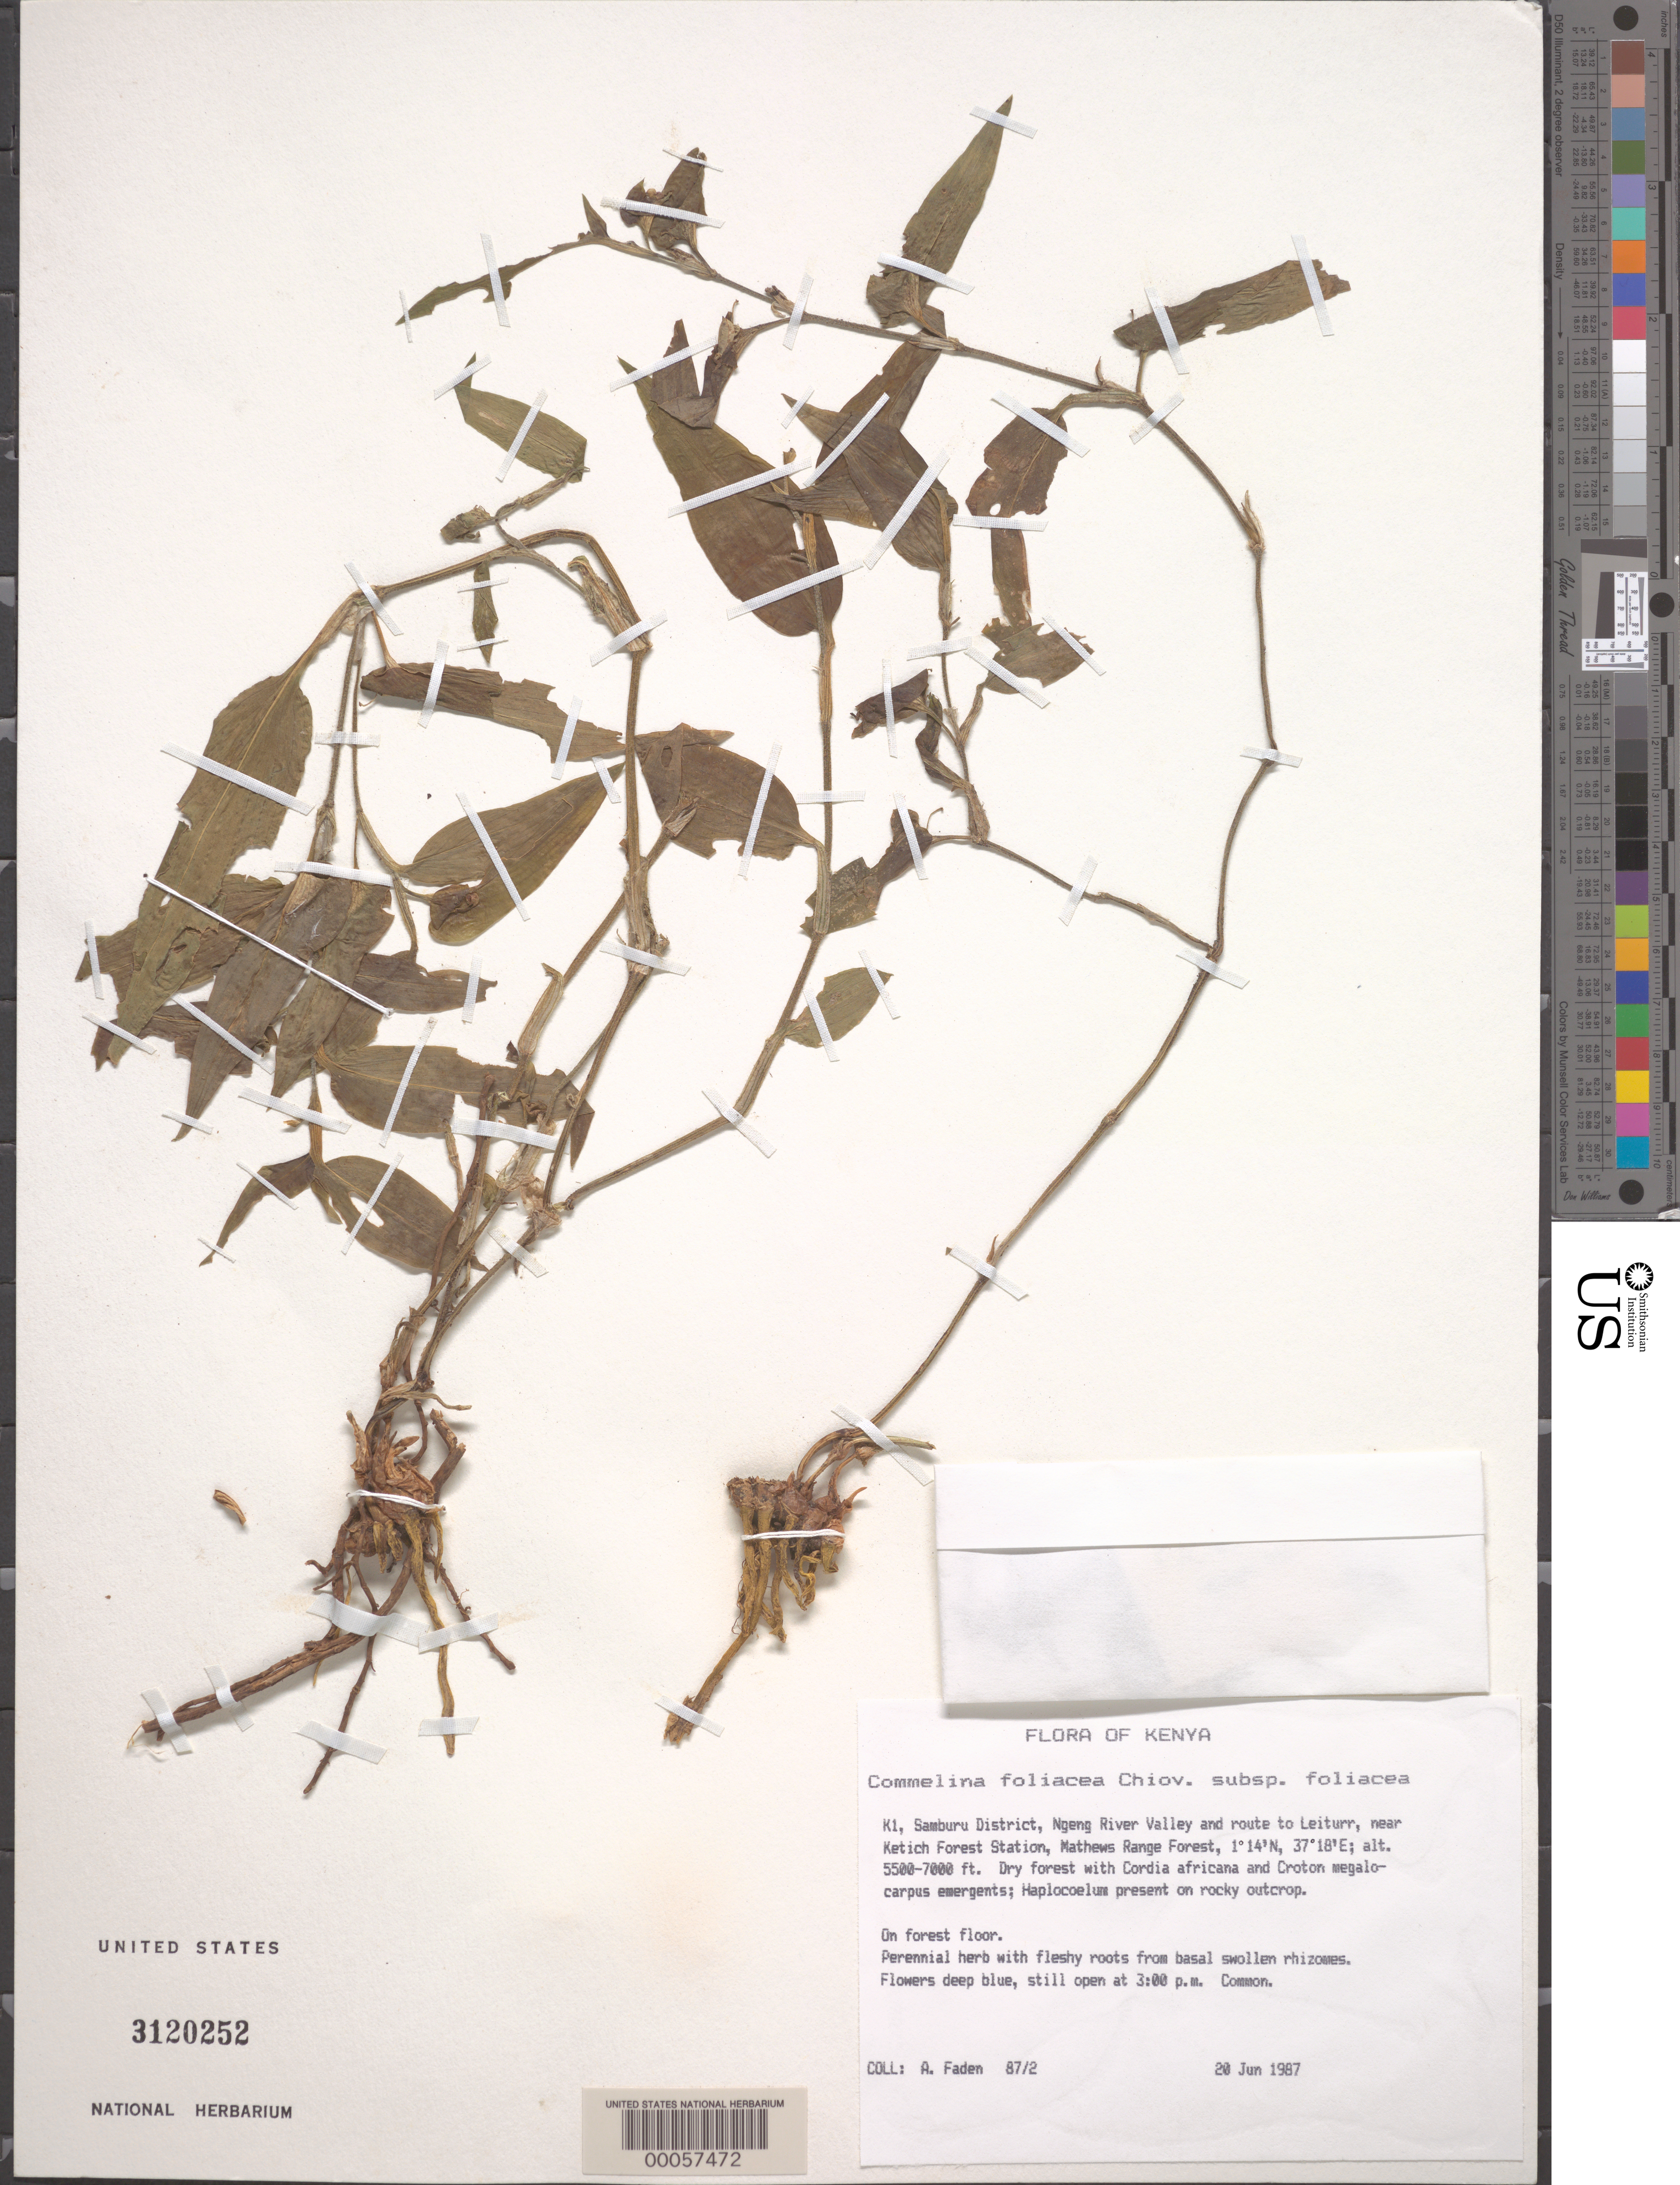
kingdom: Plantae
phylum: Tracheophyta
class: Liliopsida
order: Commelinales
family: Commelinaceae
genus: Commelina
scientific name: Commelina foliacea subsp. foliacea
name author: Chiov.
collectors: A. J. Faden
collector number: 87/20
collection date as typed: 20 Jun 1987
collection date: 1987-06-20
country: Kenya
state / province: Samburu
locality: Ngeng river valley and route to leiturr, near ketich forest sta. mathews forest range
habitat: On forest floor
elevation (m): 1676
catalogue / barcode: US 3120252